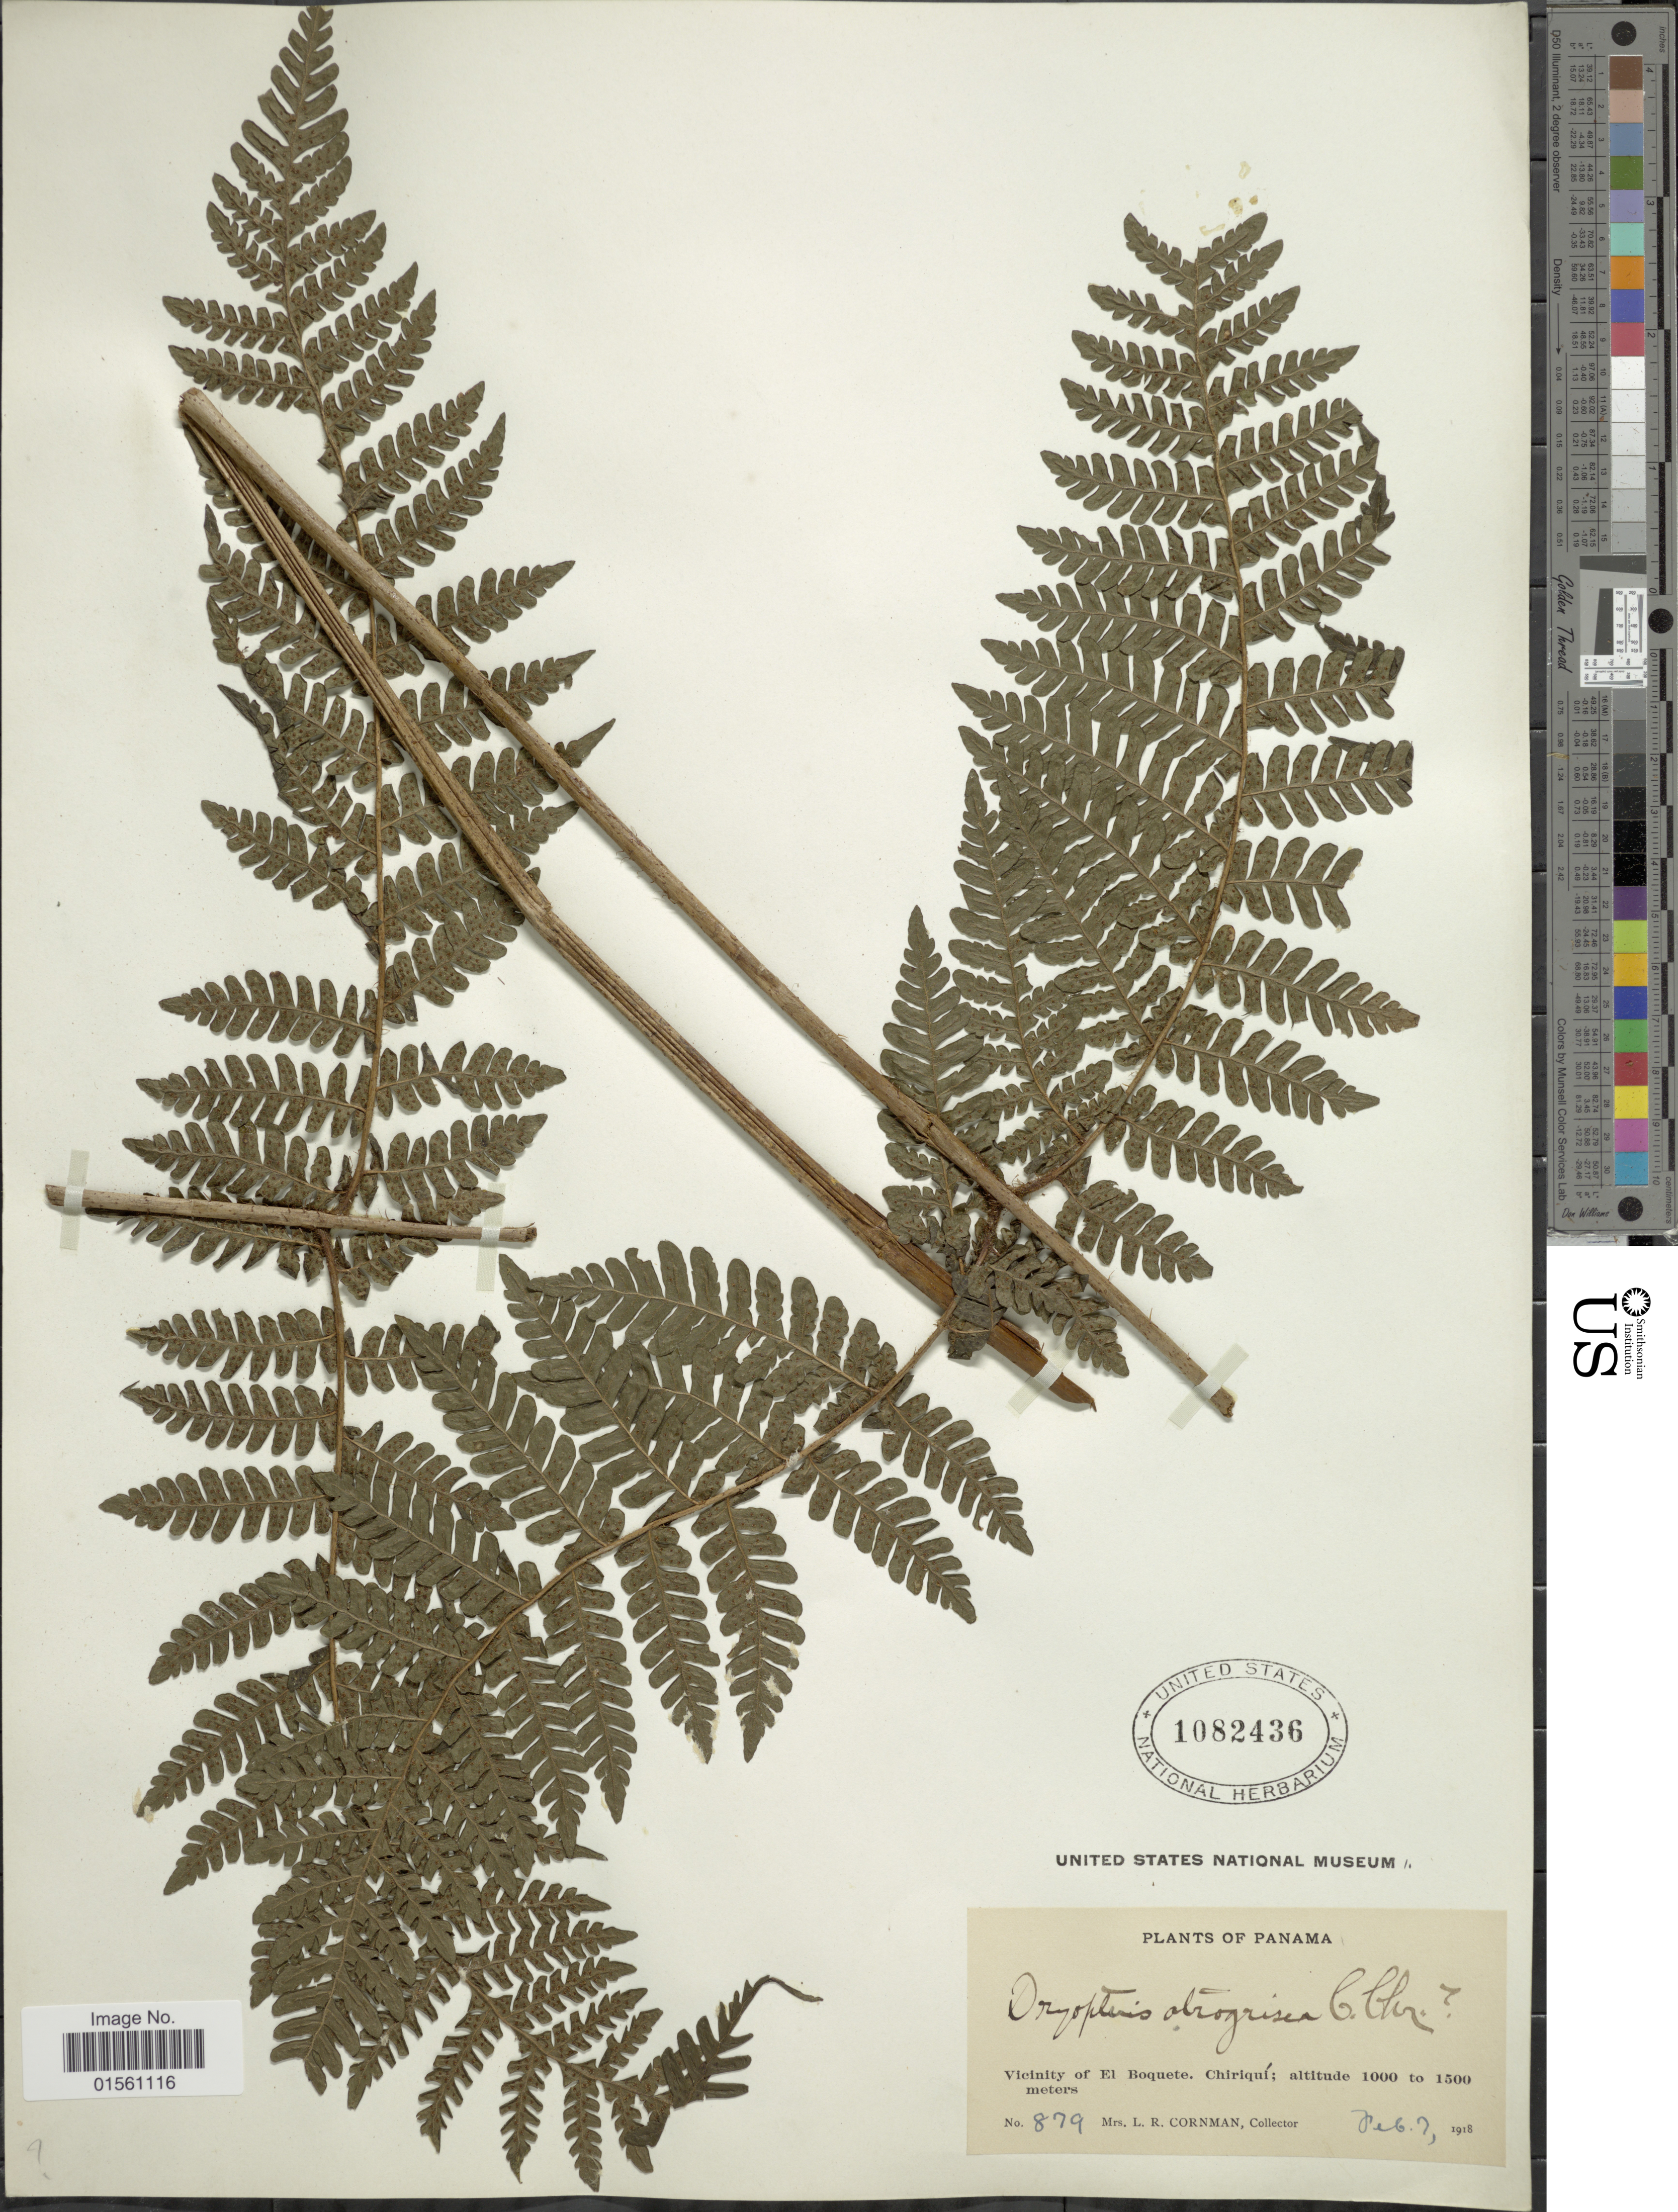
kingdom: Plantae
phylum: Tracheophyta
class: Polypodiopsida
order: Polypodiales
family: Dryopteridaceae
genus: Megalastrum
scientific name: Megalastrum atrogriseum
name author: (C. Chr.) A.R. Sm. & R.C. Moran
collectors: L. Cornman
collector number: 879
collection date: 1918-02-07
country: Panama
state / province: Chiriqui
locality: Vicinity of El Boquete, Chiriqui, Panama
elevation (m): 1000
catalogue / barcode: US 1082436